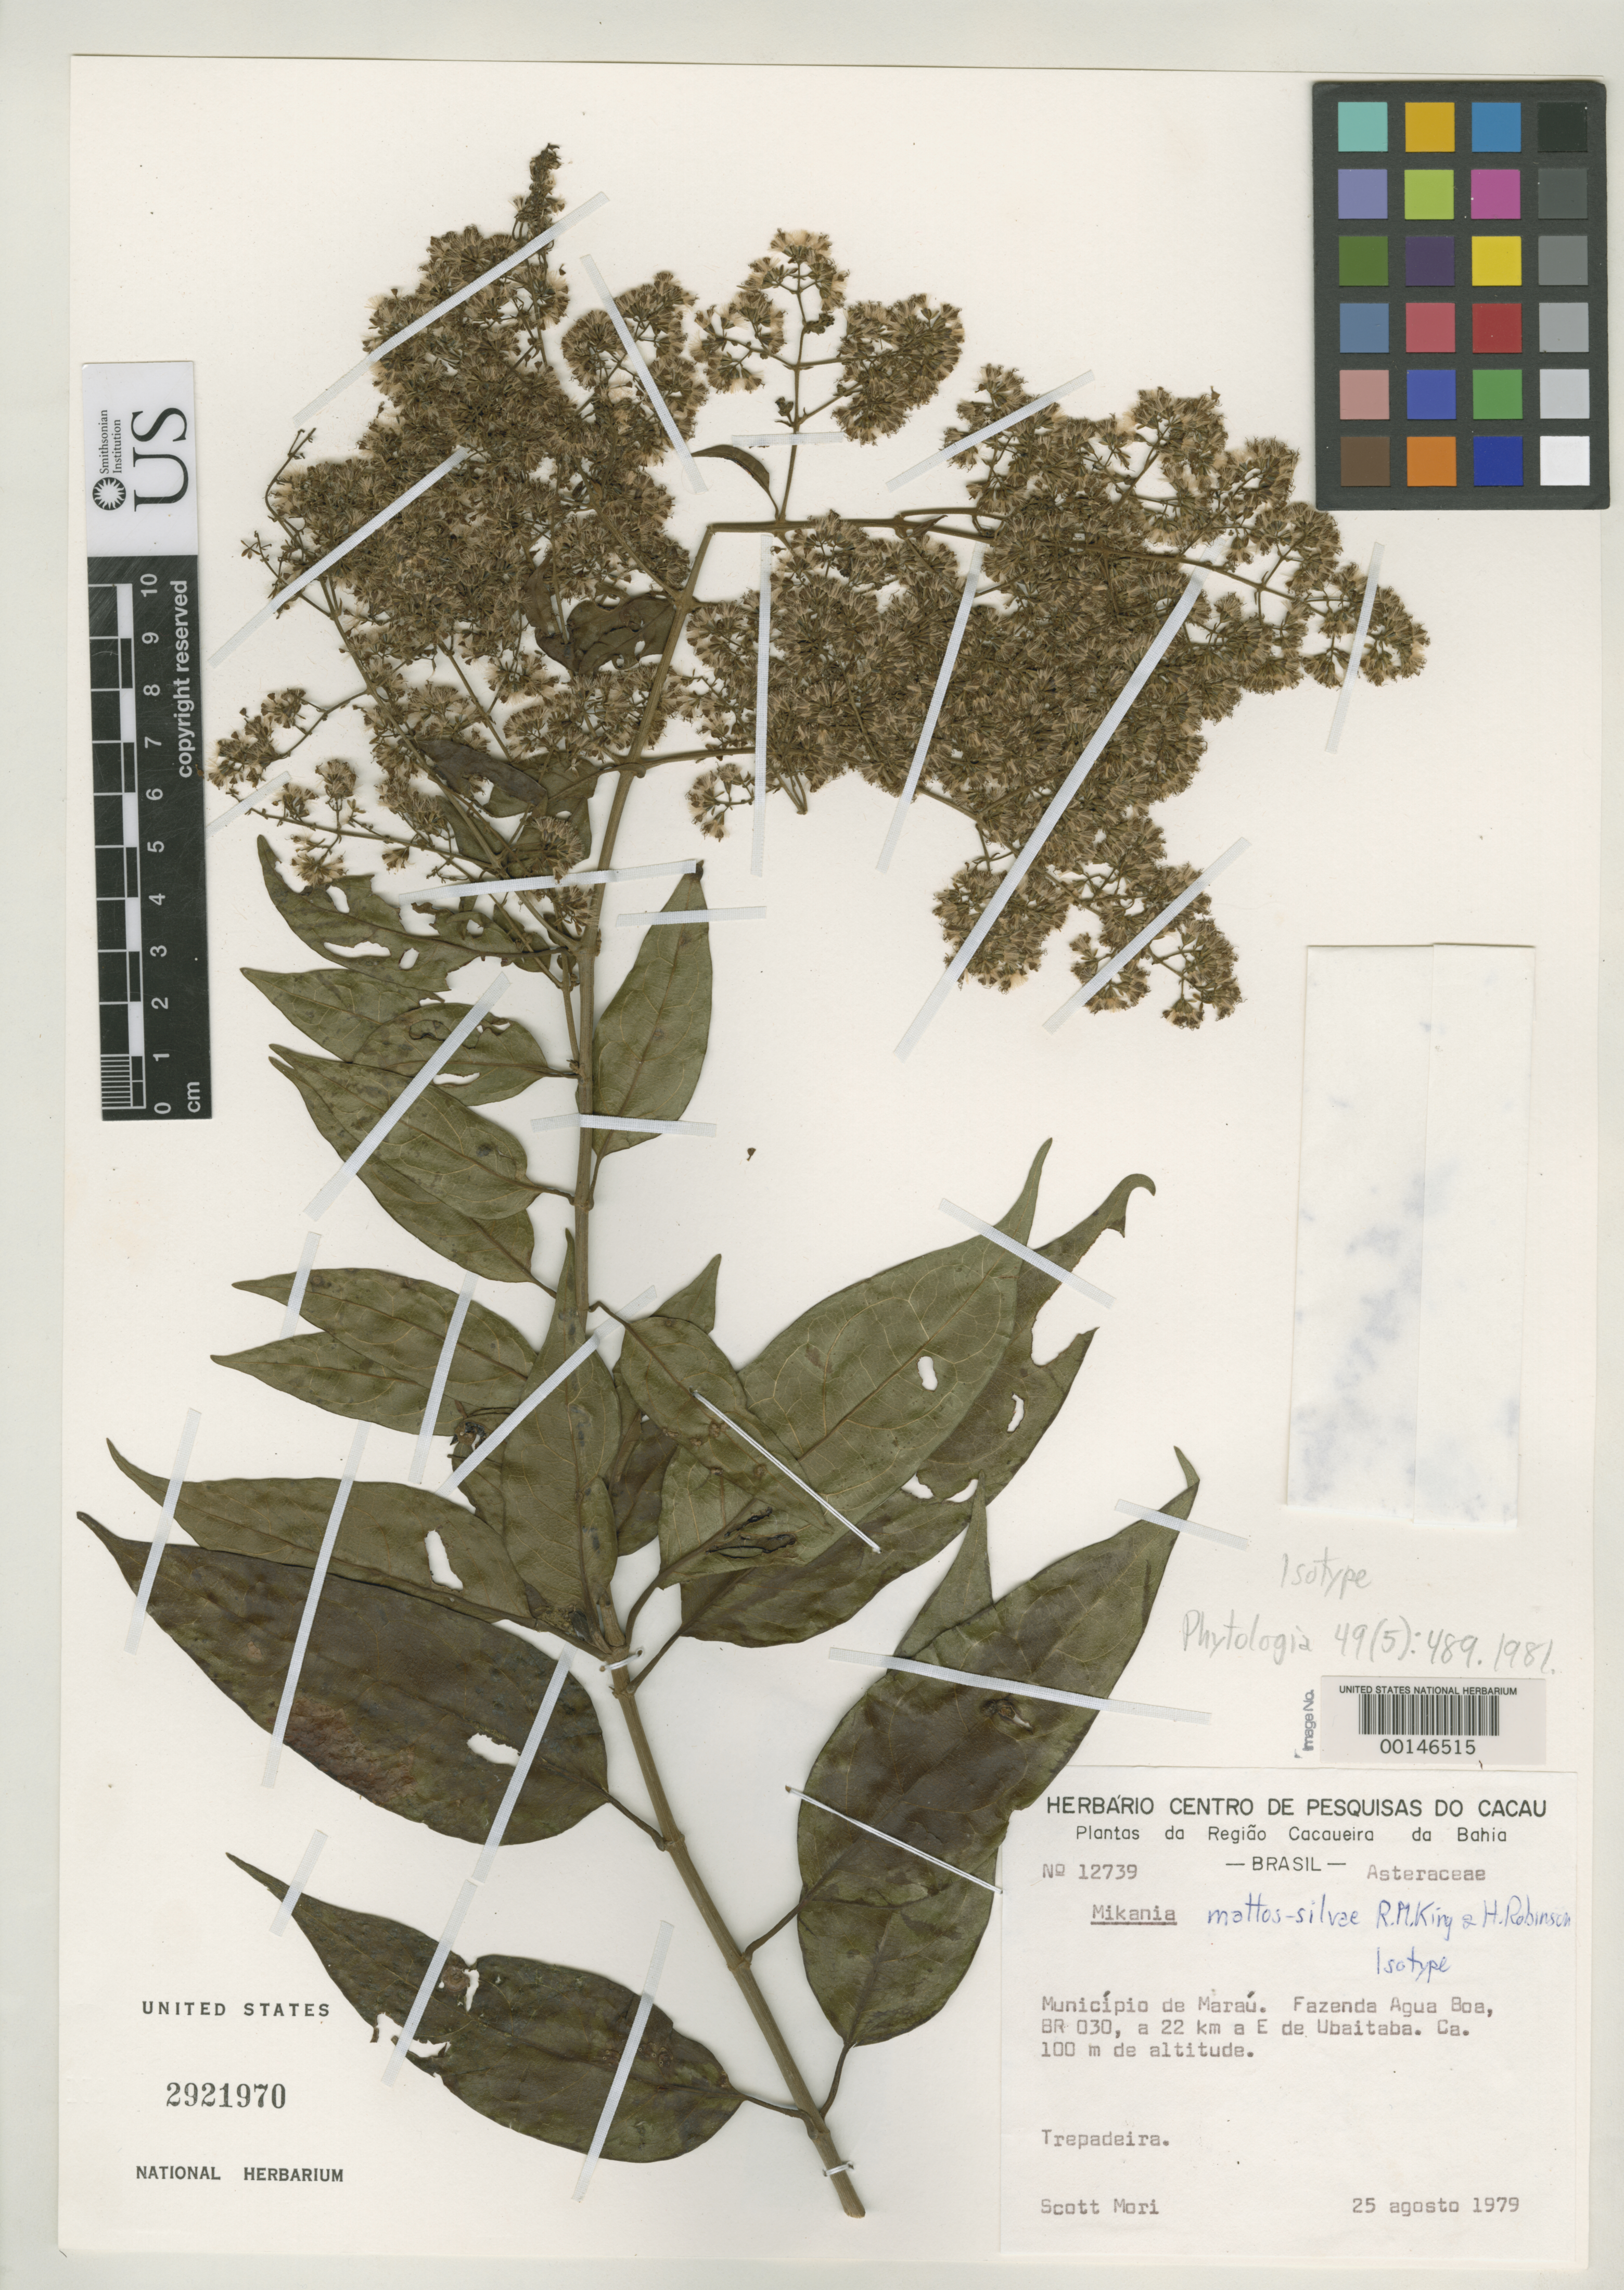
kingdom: Plantae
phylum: Tracheophyta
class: Magnoliopsida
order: Asterales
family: Asteraceae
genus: Mikania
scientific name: Mikania mattos-silvae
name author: R.M. King & H. Rob.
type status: Isotype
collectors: S. Mori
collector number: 12739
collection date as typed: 25 Aug 1979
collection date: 1979-08-25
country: Brazil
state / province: Bahia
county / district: Maraú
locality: Fazenda Aqua Boa, E of Ubaitaba.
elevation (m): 100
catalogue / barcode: US 2921970